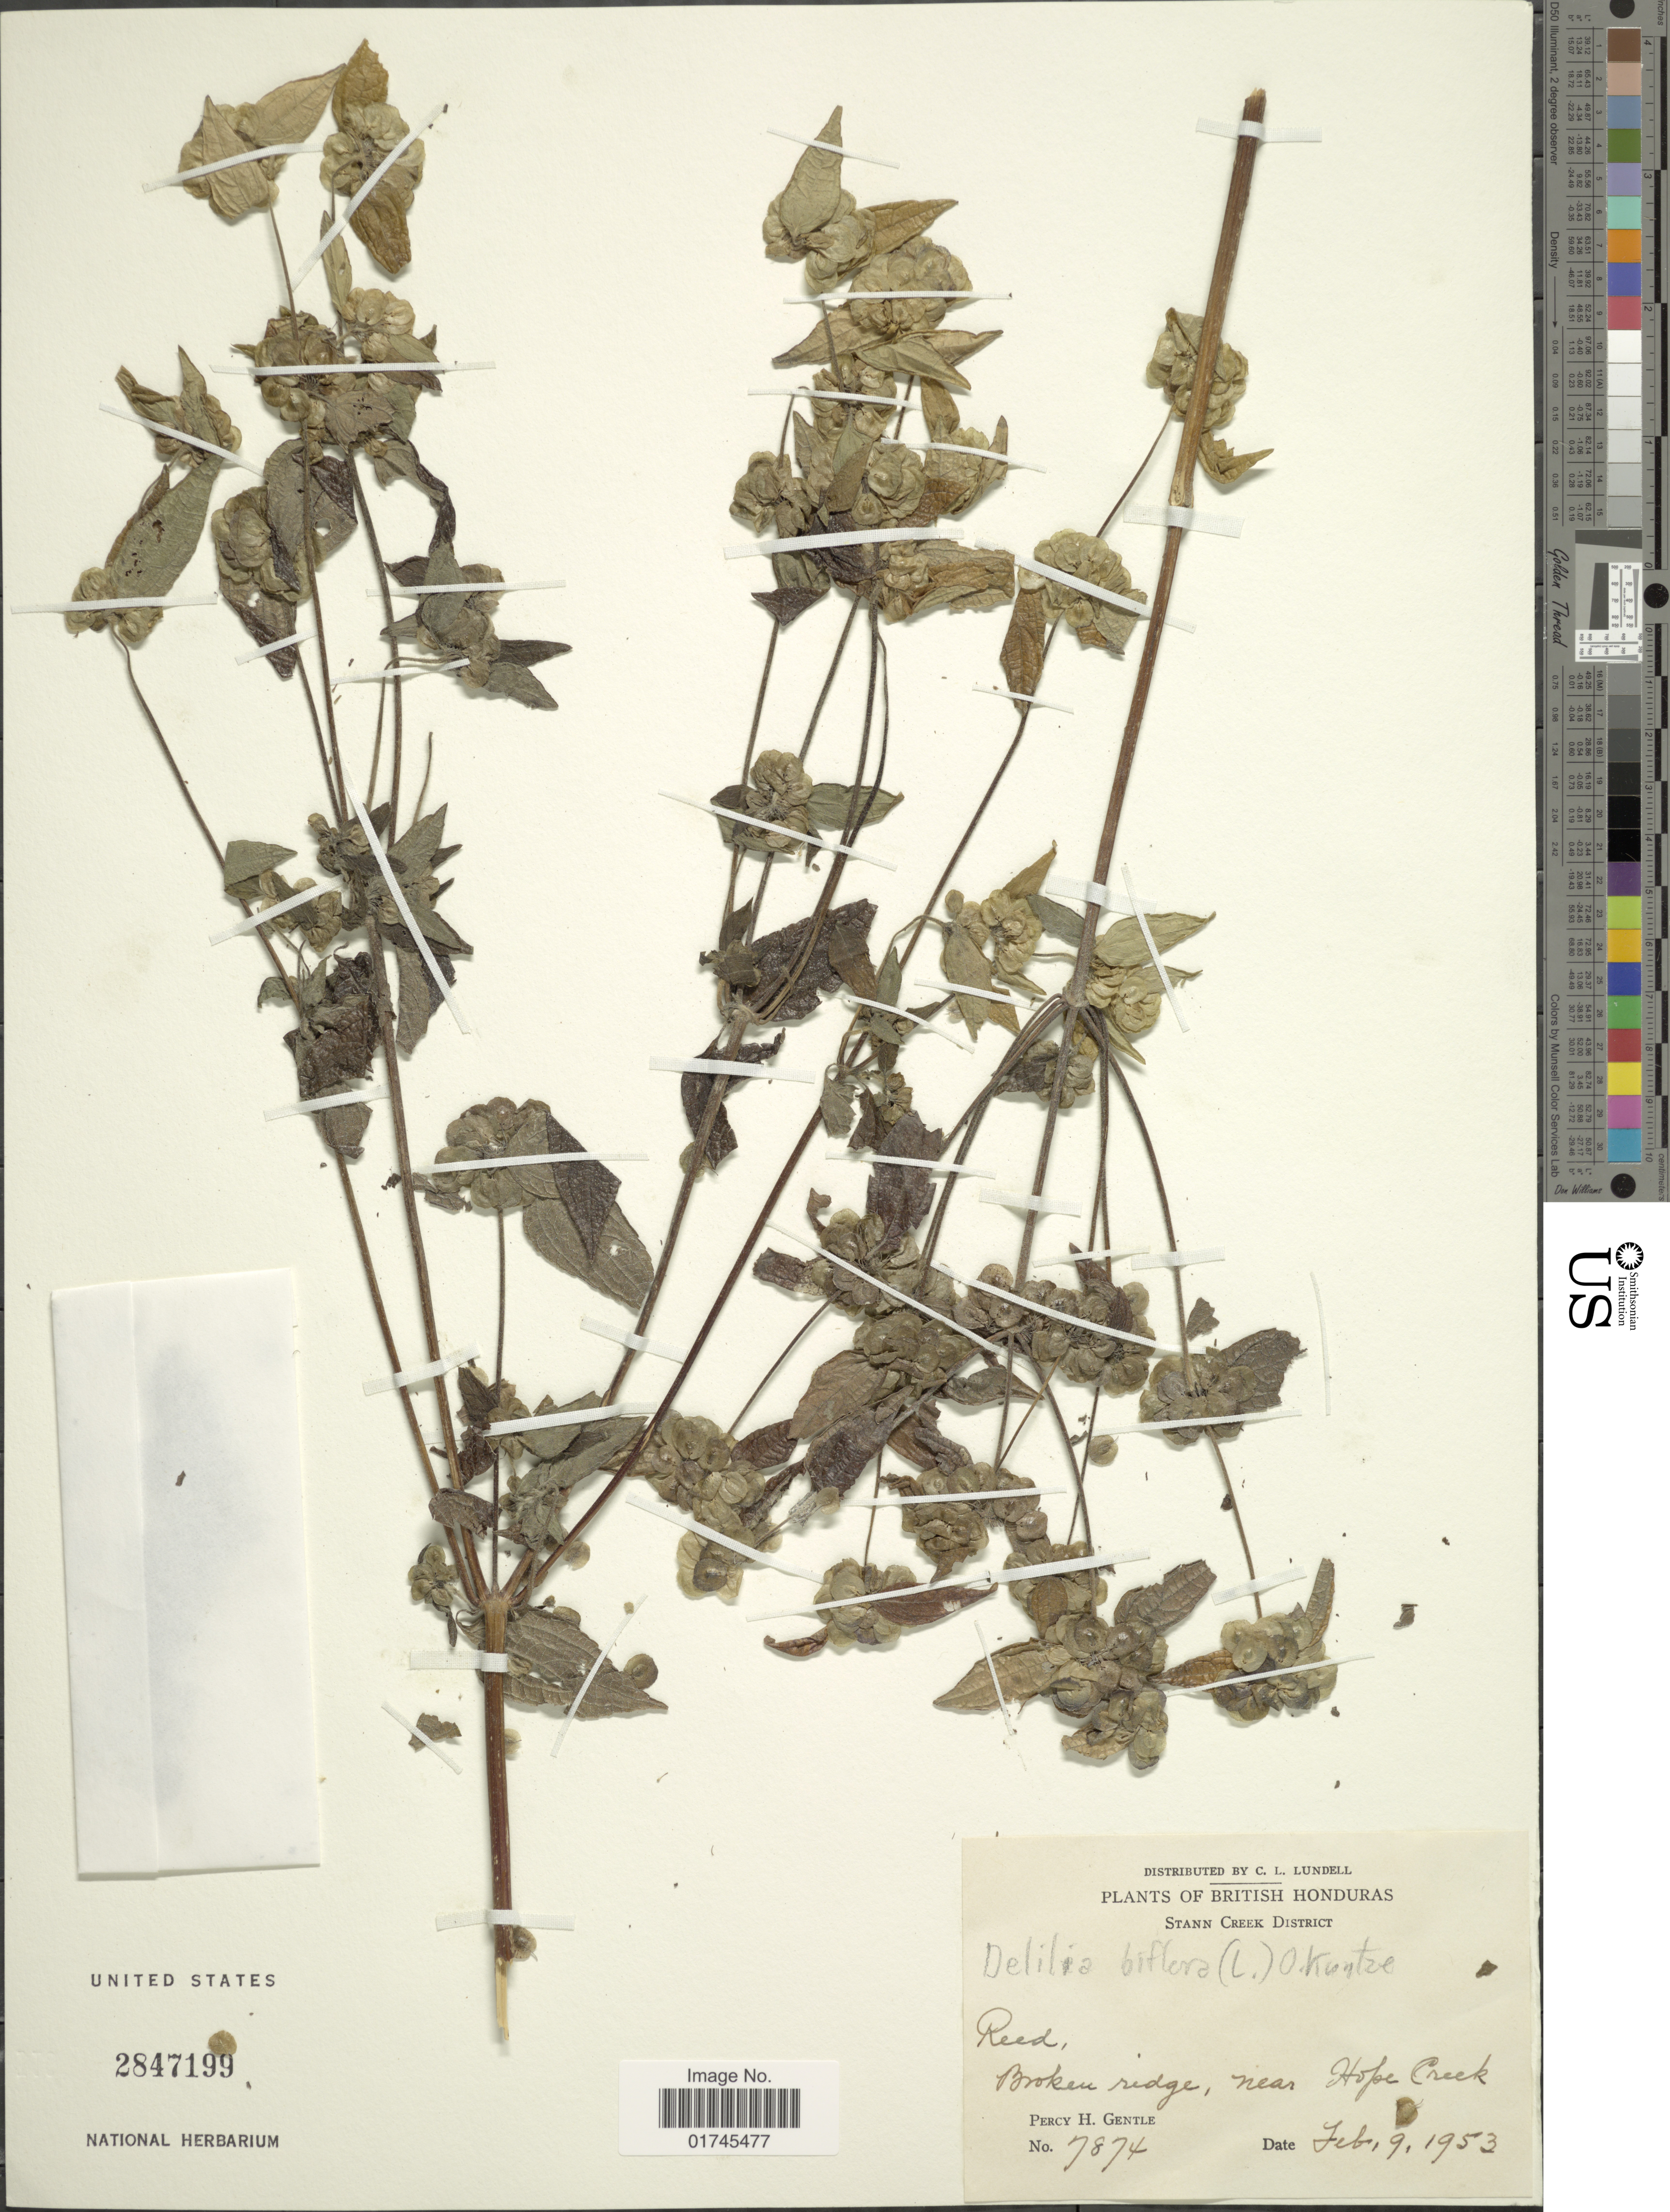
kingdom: Plantae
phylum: Tracheophyta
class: Magnoliopsida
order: Asterales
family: Asteraceae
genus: Delilia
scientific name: Delilia biflora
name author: (L.) Kuntze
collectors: P. H. Gentle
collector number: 7874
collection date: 1953-02-09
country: Belize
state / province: Stann Creek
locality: British Honduras, Reed, Broken ridge, near Hope Creek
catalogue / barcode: US 2847199